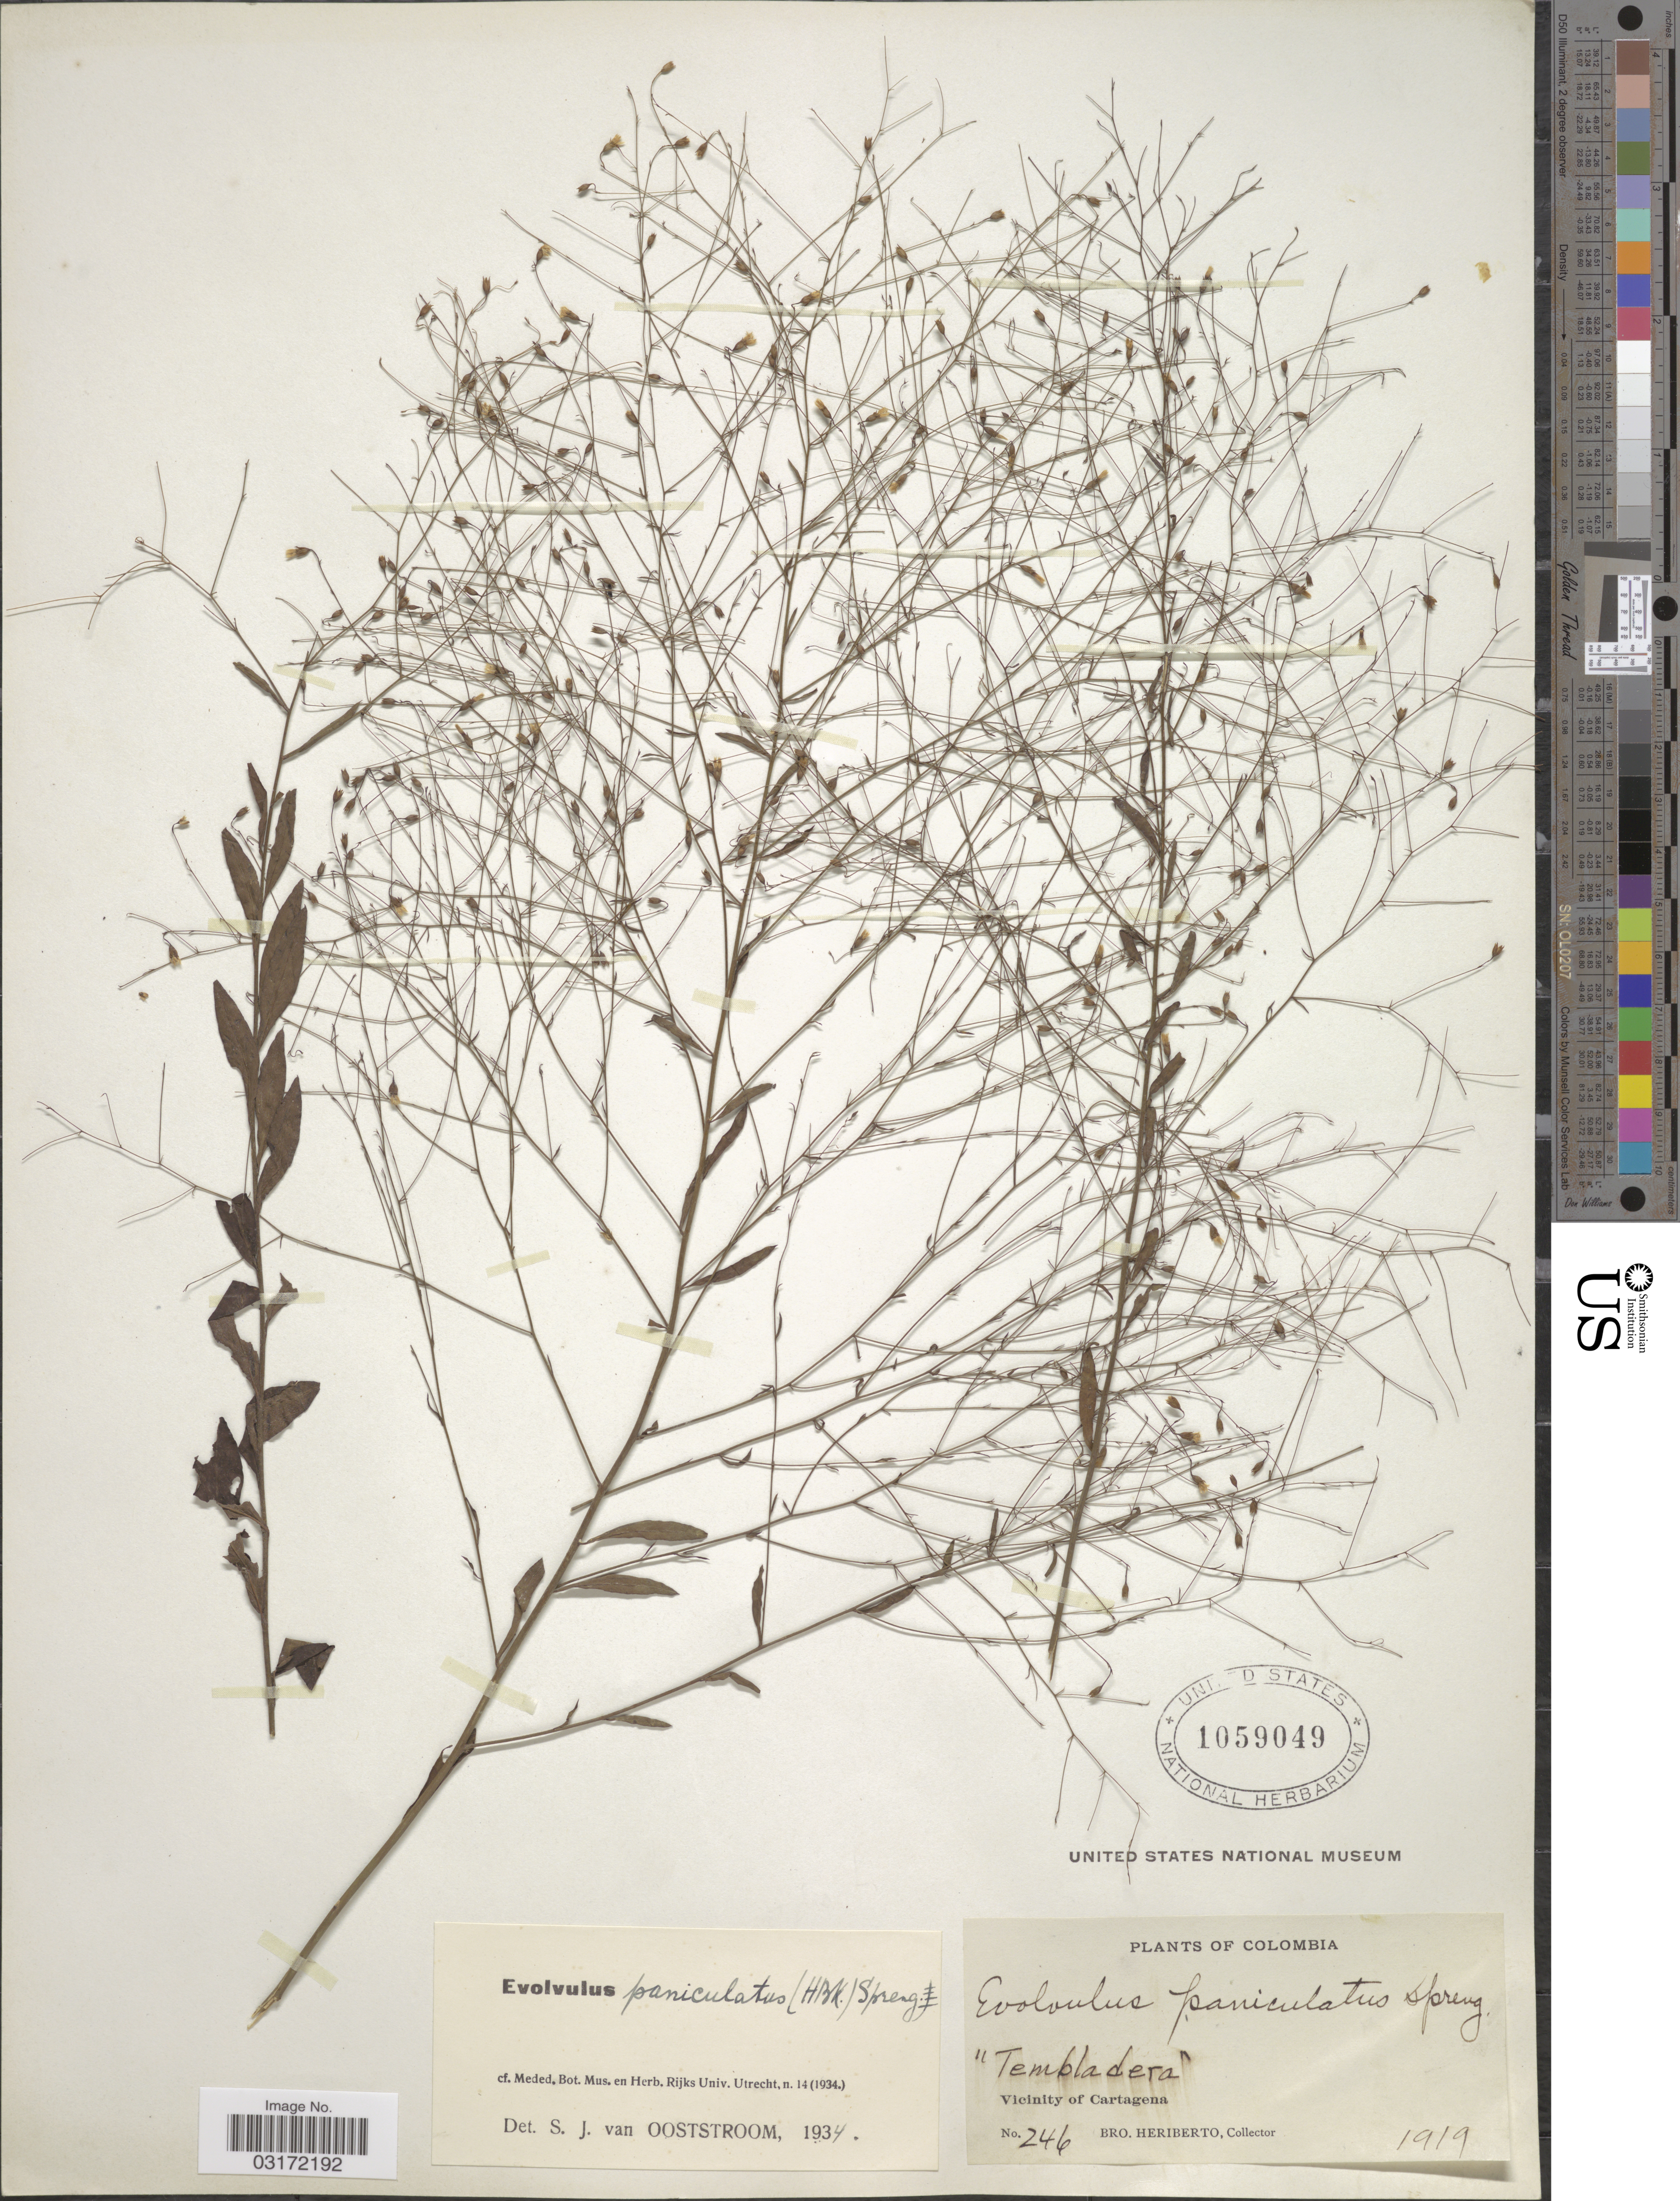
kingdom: Plantae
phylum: Tracheophyta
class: Magnoliopsida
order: Solanales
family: Convolvulaceae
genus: Evolvulus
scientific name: Evolvulus paniculatus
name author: (Bonpl.) Spreng.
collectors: B. Heriberto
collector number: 246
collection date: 1919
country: Colombia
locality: Vicinity of Cartagena.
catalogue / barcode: US 1059049